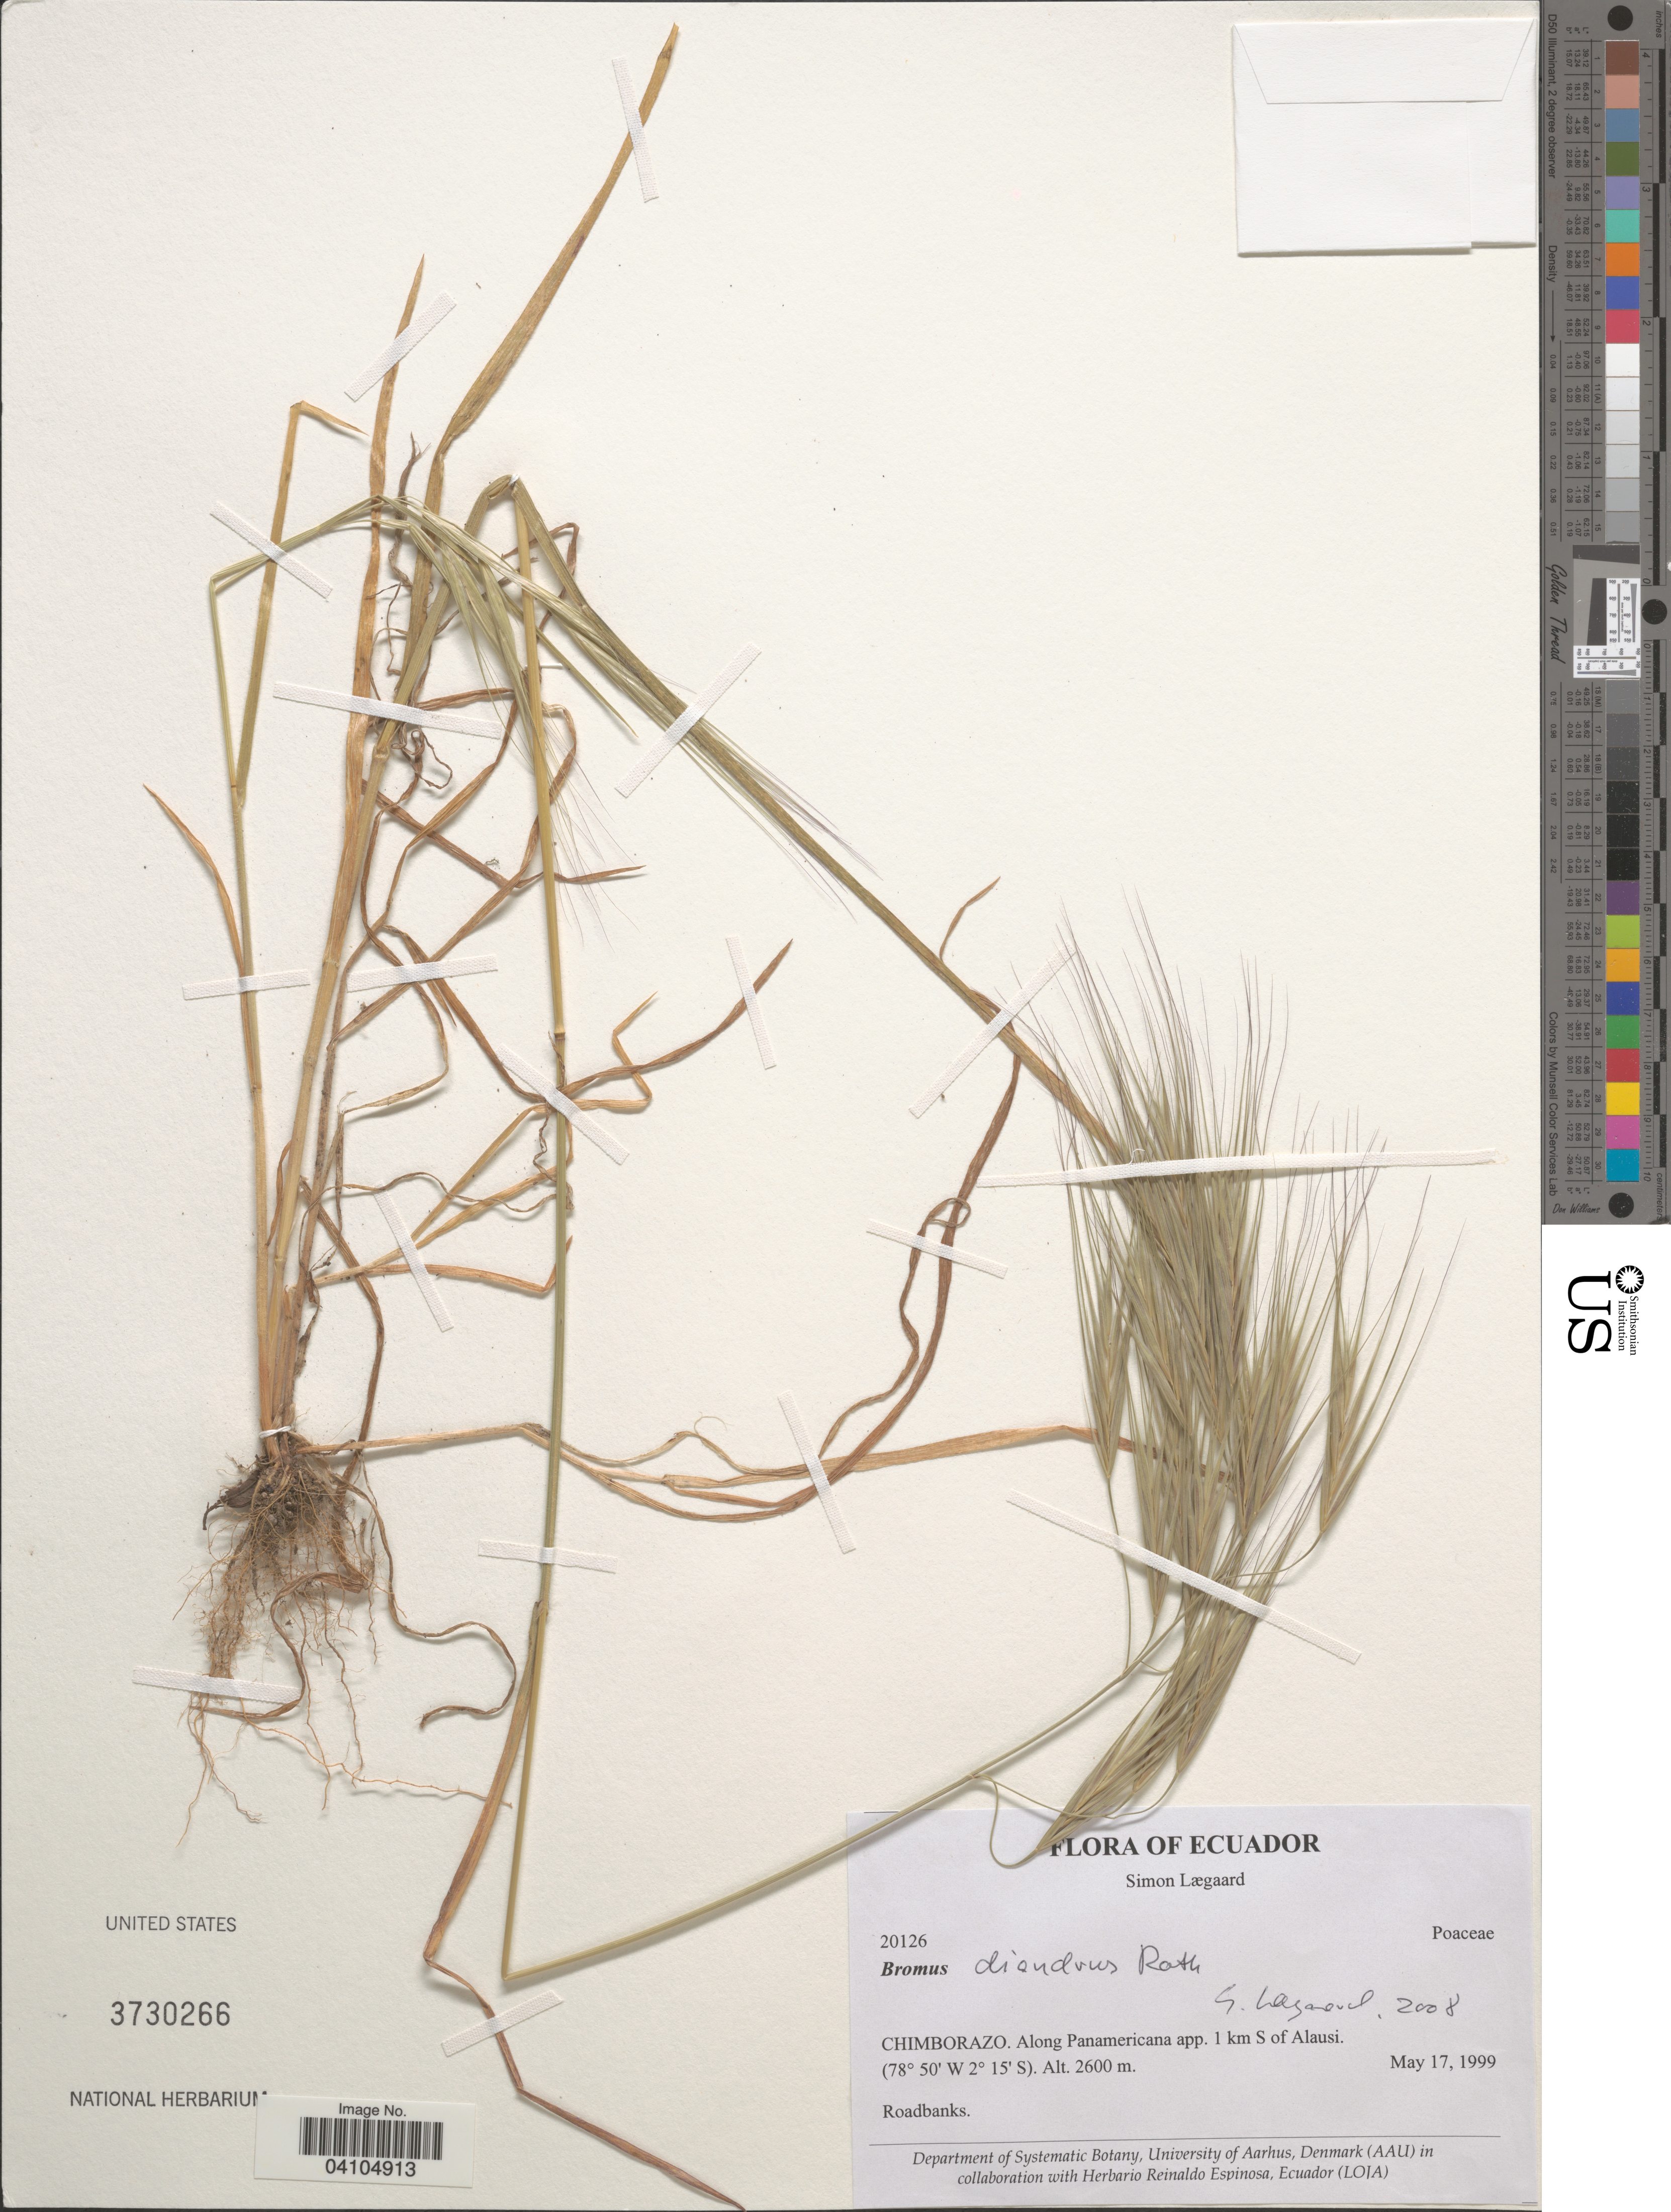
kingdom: Plantae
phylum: Tracheophyta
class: Liliopsida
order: Poales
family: Poaceae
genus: Bromus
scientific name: Bromus diandrus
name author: Roth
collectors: S. Lægaard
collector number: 20126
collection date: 1999-05-17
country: Ecuador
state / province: Chimborazo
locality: Along Panamericana app. 1 km S of Alausi.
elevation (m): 2600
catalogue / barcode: US 3730266